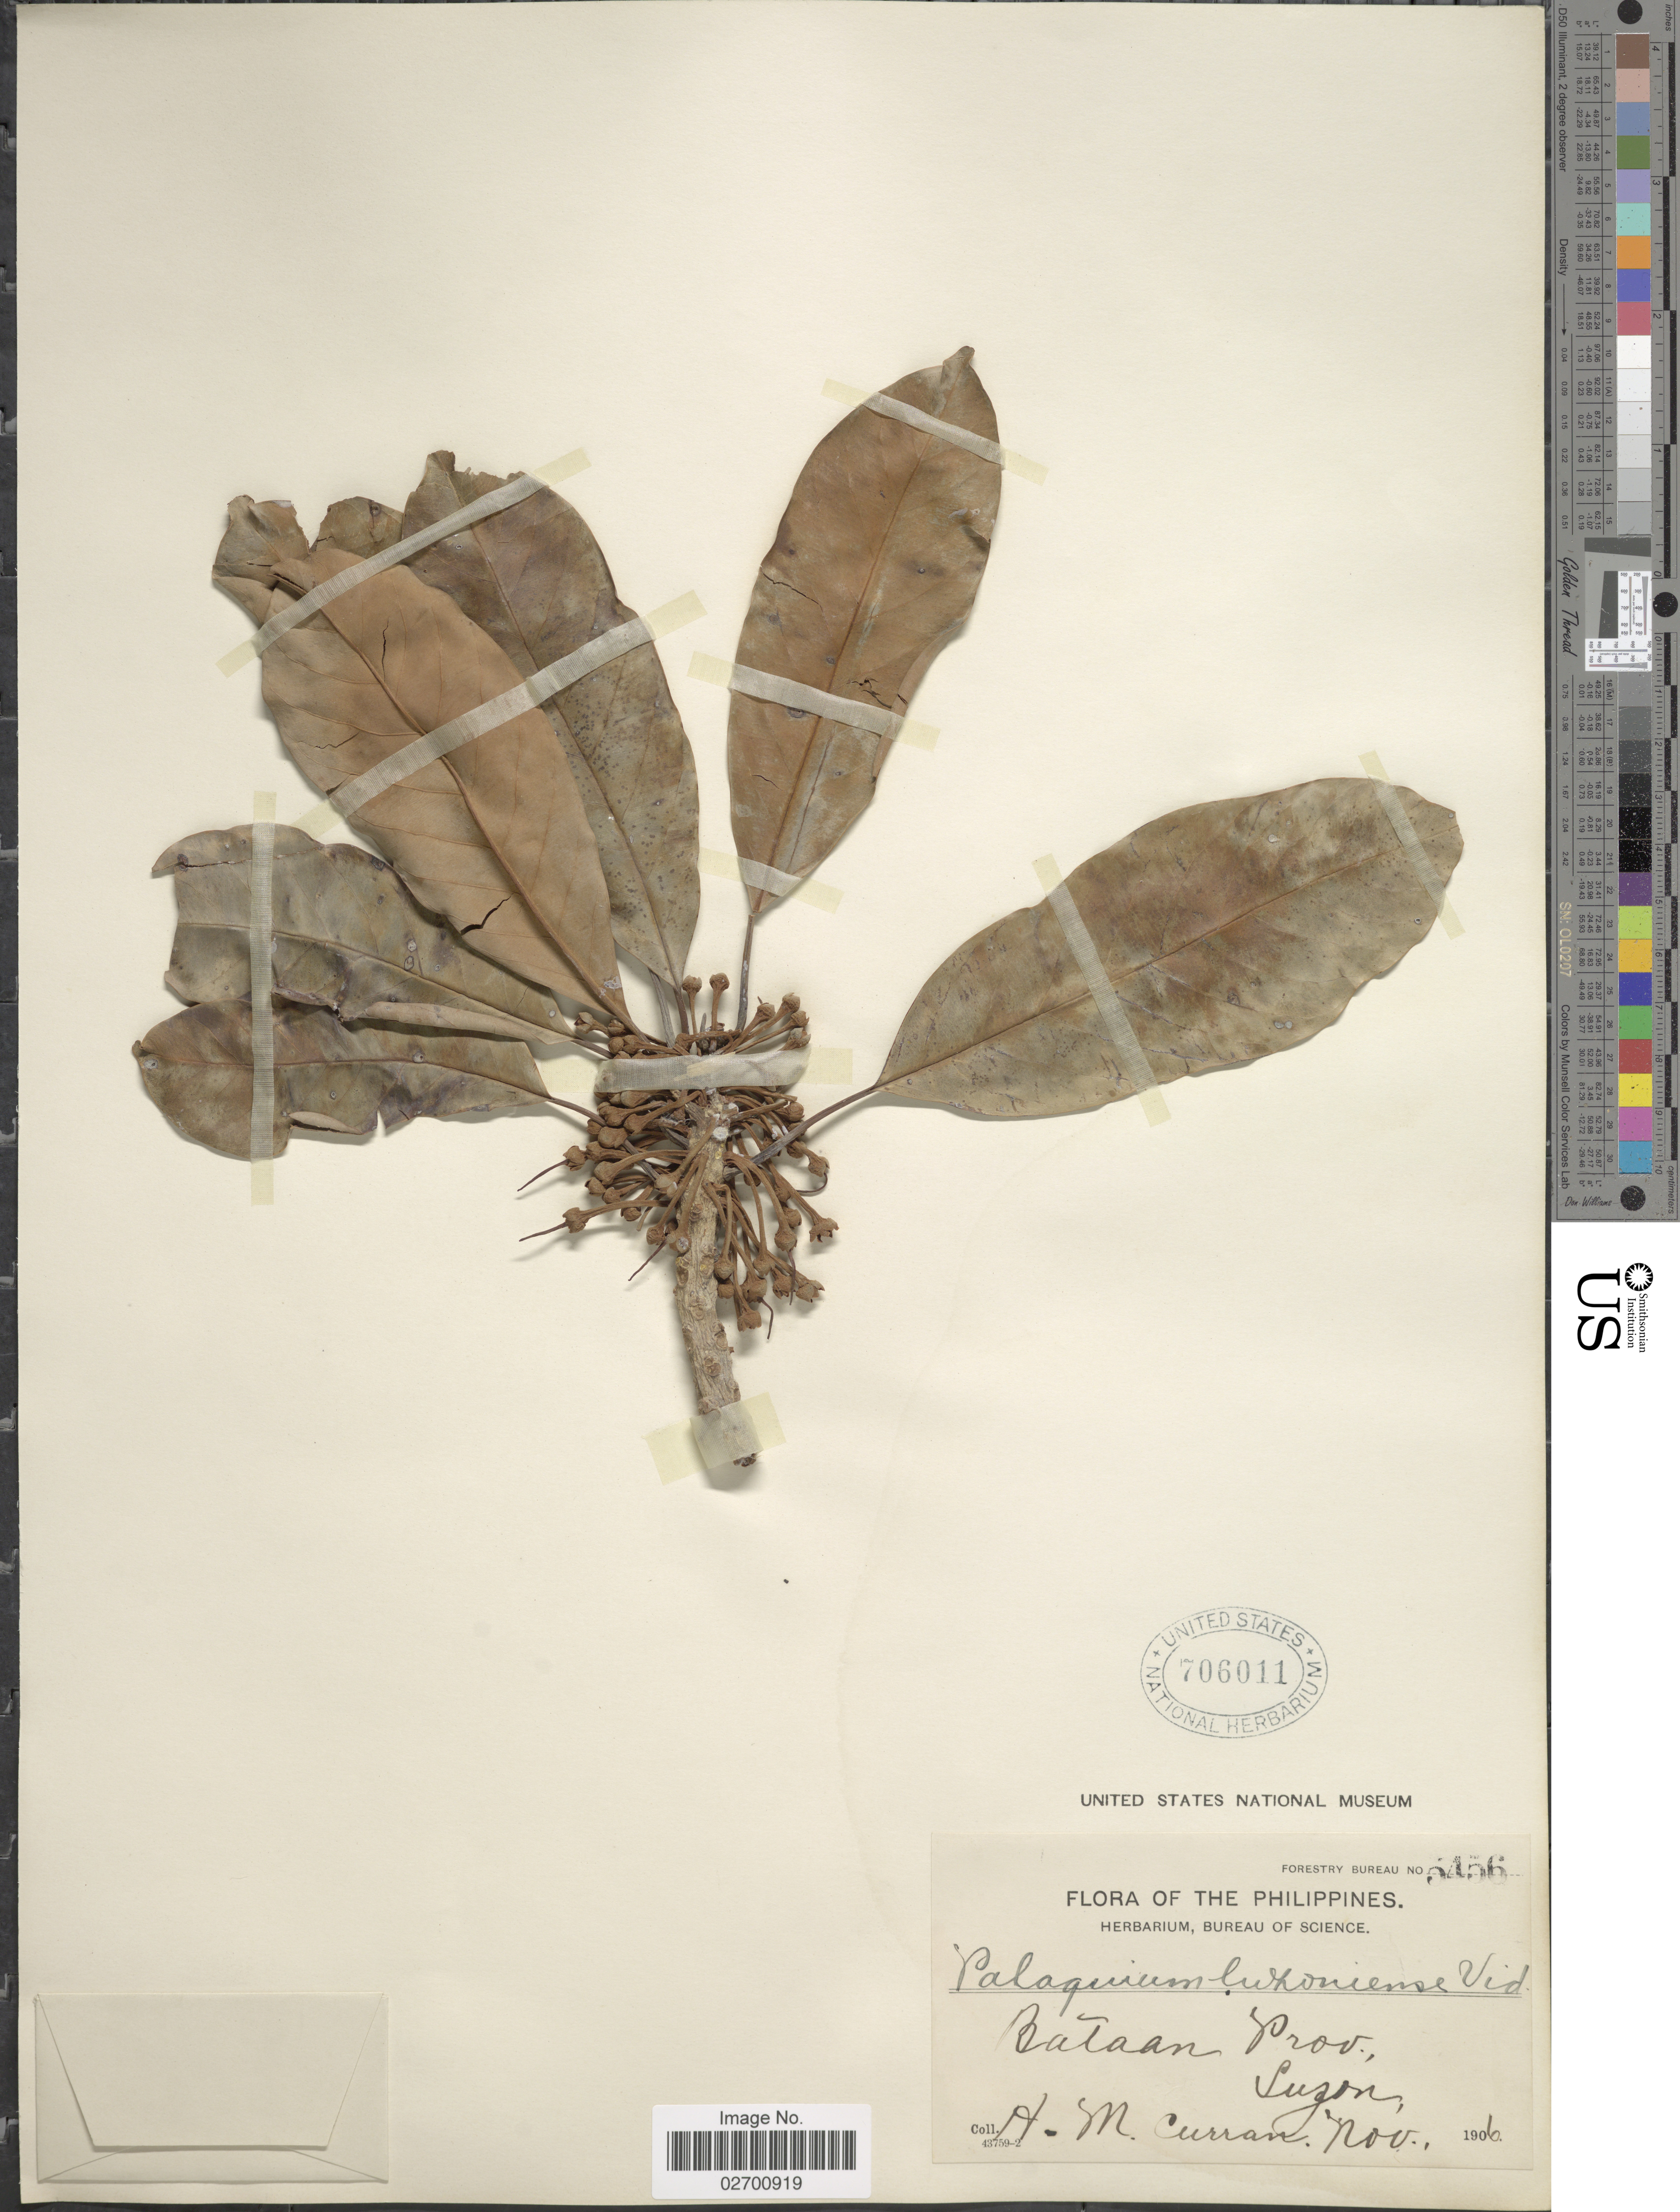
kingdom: Plantae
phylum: Tracheophyta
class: Magnoliopsida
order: Ericales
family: Sapotaceae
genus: Palaquium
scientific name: Palaquium luzoniense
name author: (Fern.-Vill.) S. Vidal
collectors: H. M. Curran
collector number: Forestry Bureau 5456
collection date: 1906-11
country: Philippines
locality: Bataan Prov., Luzon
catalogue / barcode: US 706011